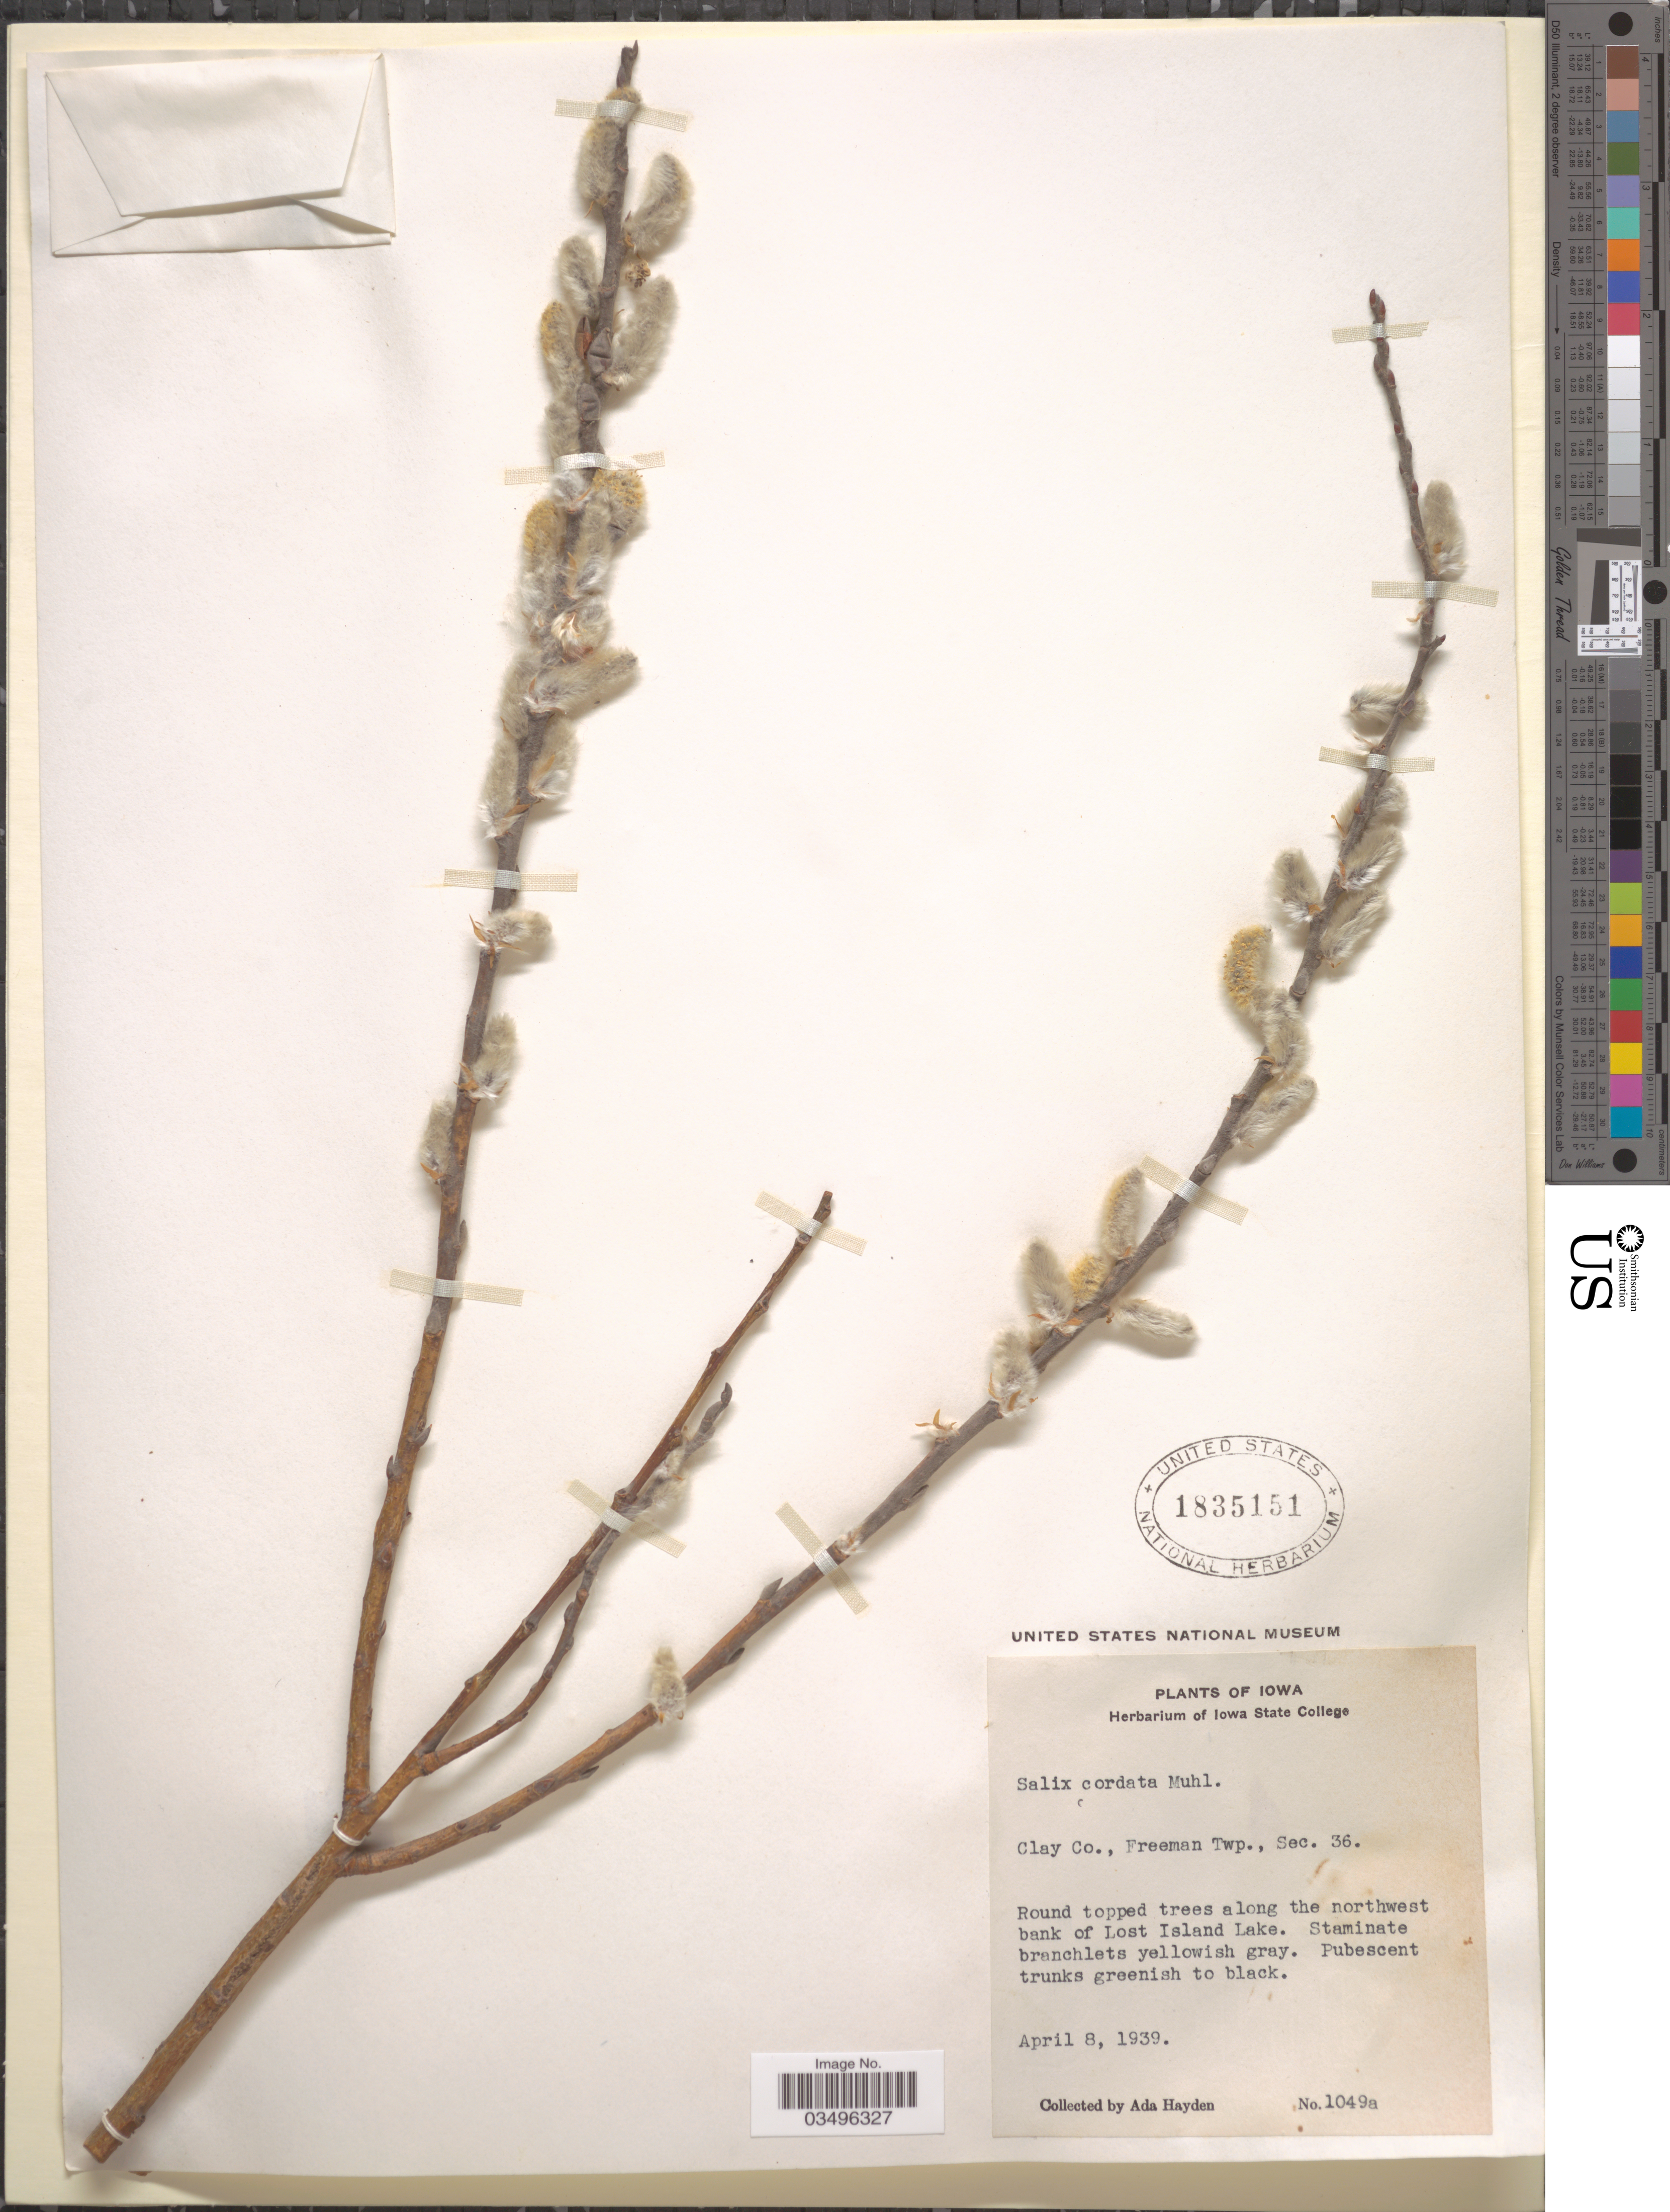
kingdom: Plantae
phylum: Tracheophyta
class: Magnoliopsida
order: Malpighiales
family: Salicaceae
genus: Salix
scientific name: Salix cordata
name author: Michx.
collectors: Ada Hayden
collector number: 1049a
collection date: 1939-04-08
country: United States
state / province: Iowa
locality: Clay Co., Freeman Twp., Sec. 36. Round topped trees along the northwest bank of Lost Island Lake.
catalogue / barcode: US 1835151